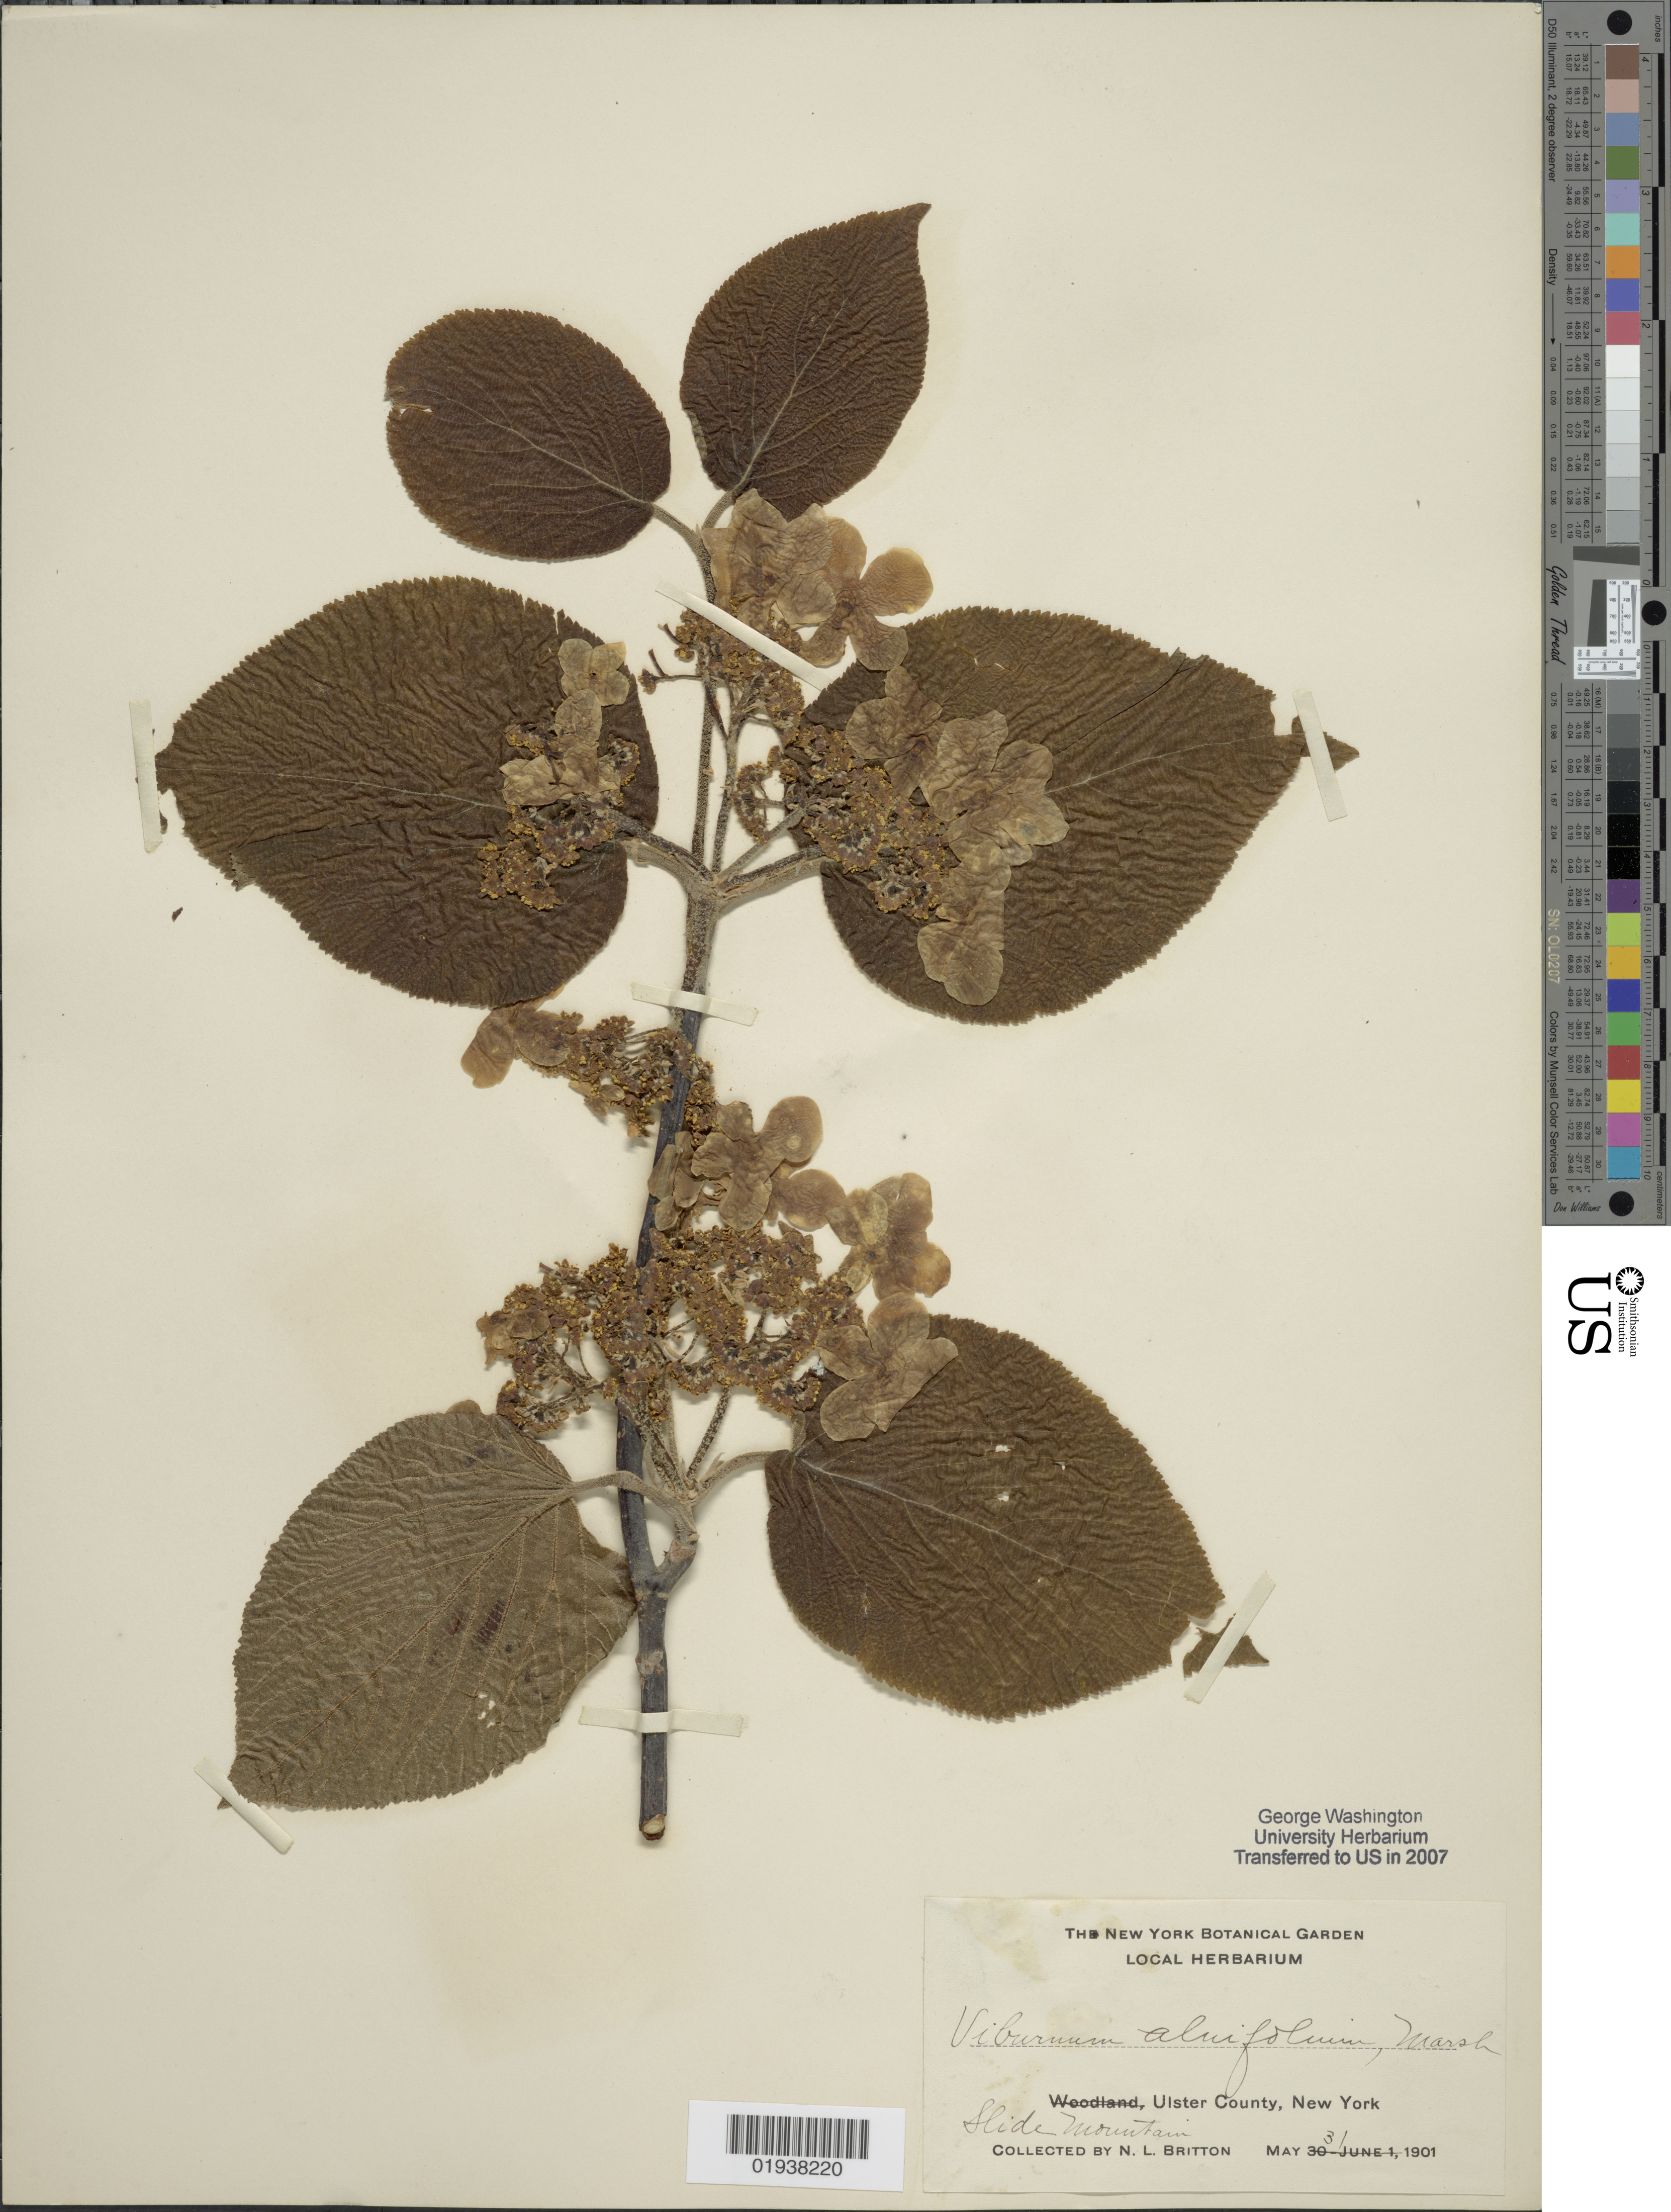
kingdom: Plantae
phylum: Tracheophyta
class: Magnoliopsida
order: Dipsacales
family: Viburnaceae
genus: Viburnum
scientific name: Viburnum alnifolium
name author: Marshall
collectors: N. Britton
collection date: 1901-05-31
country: United States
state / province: New York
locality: Slide Mountain, Ulster County.